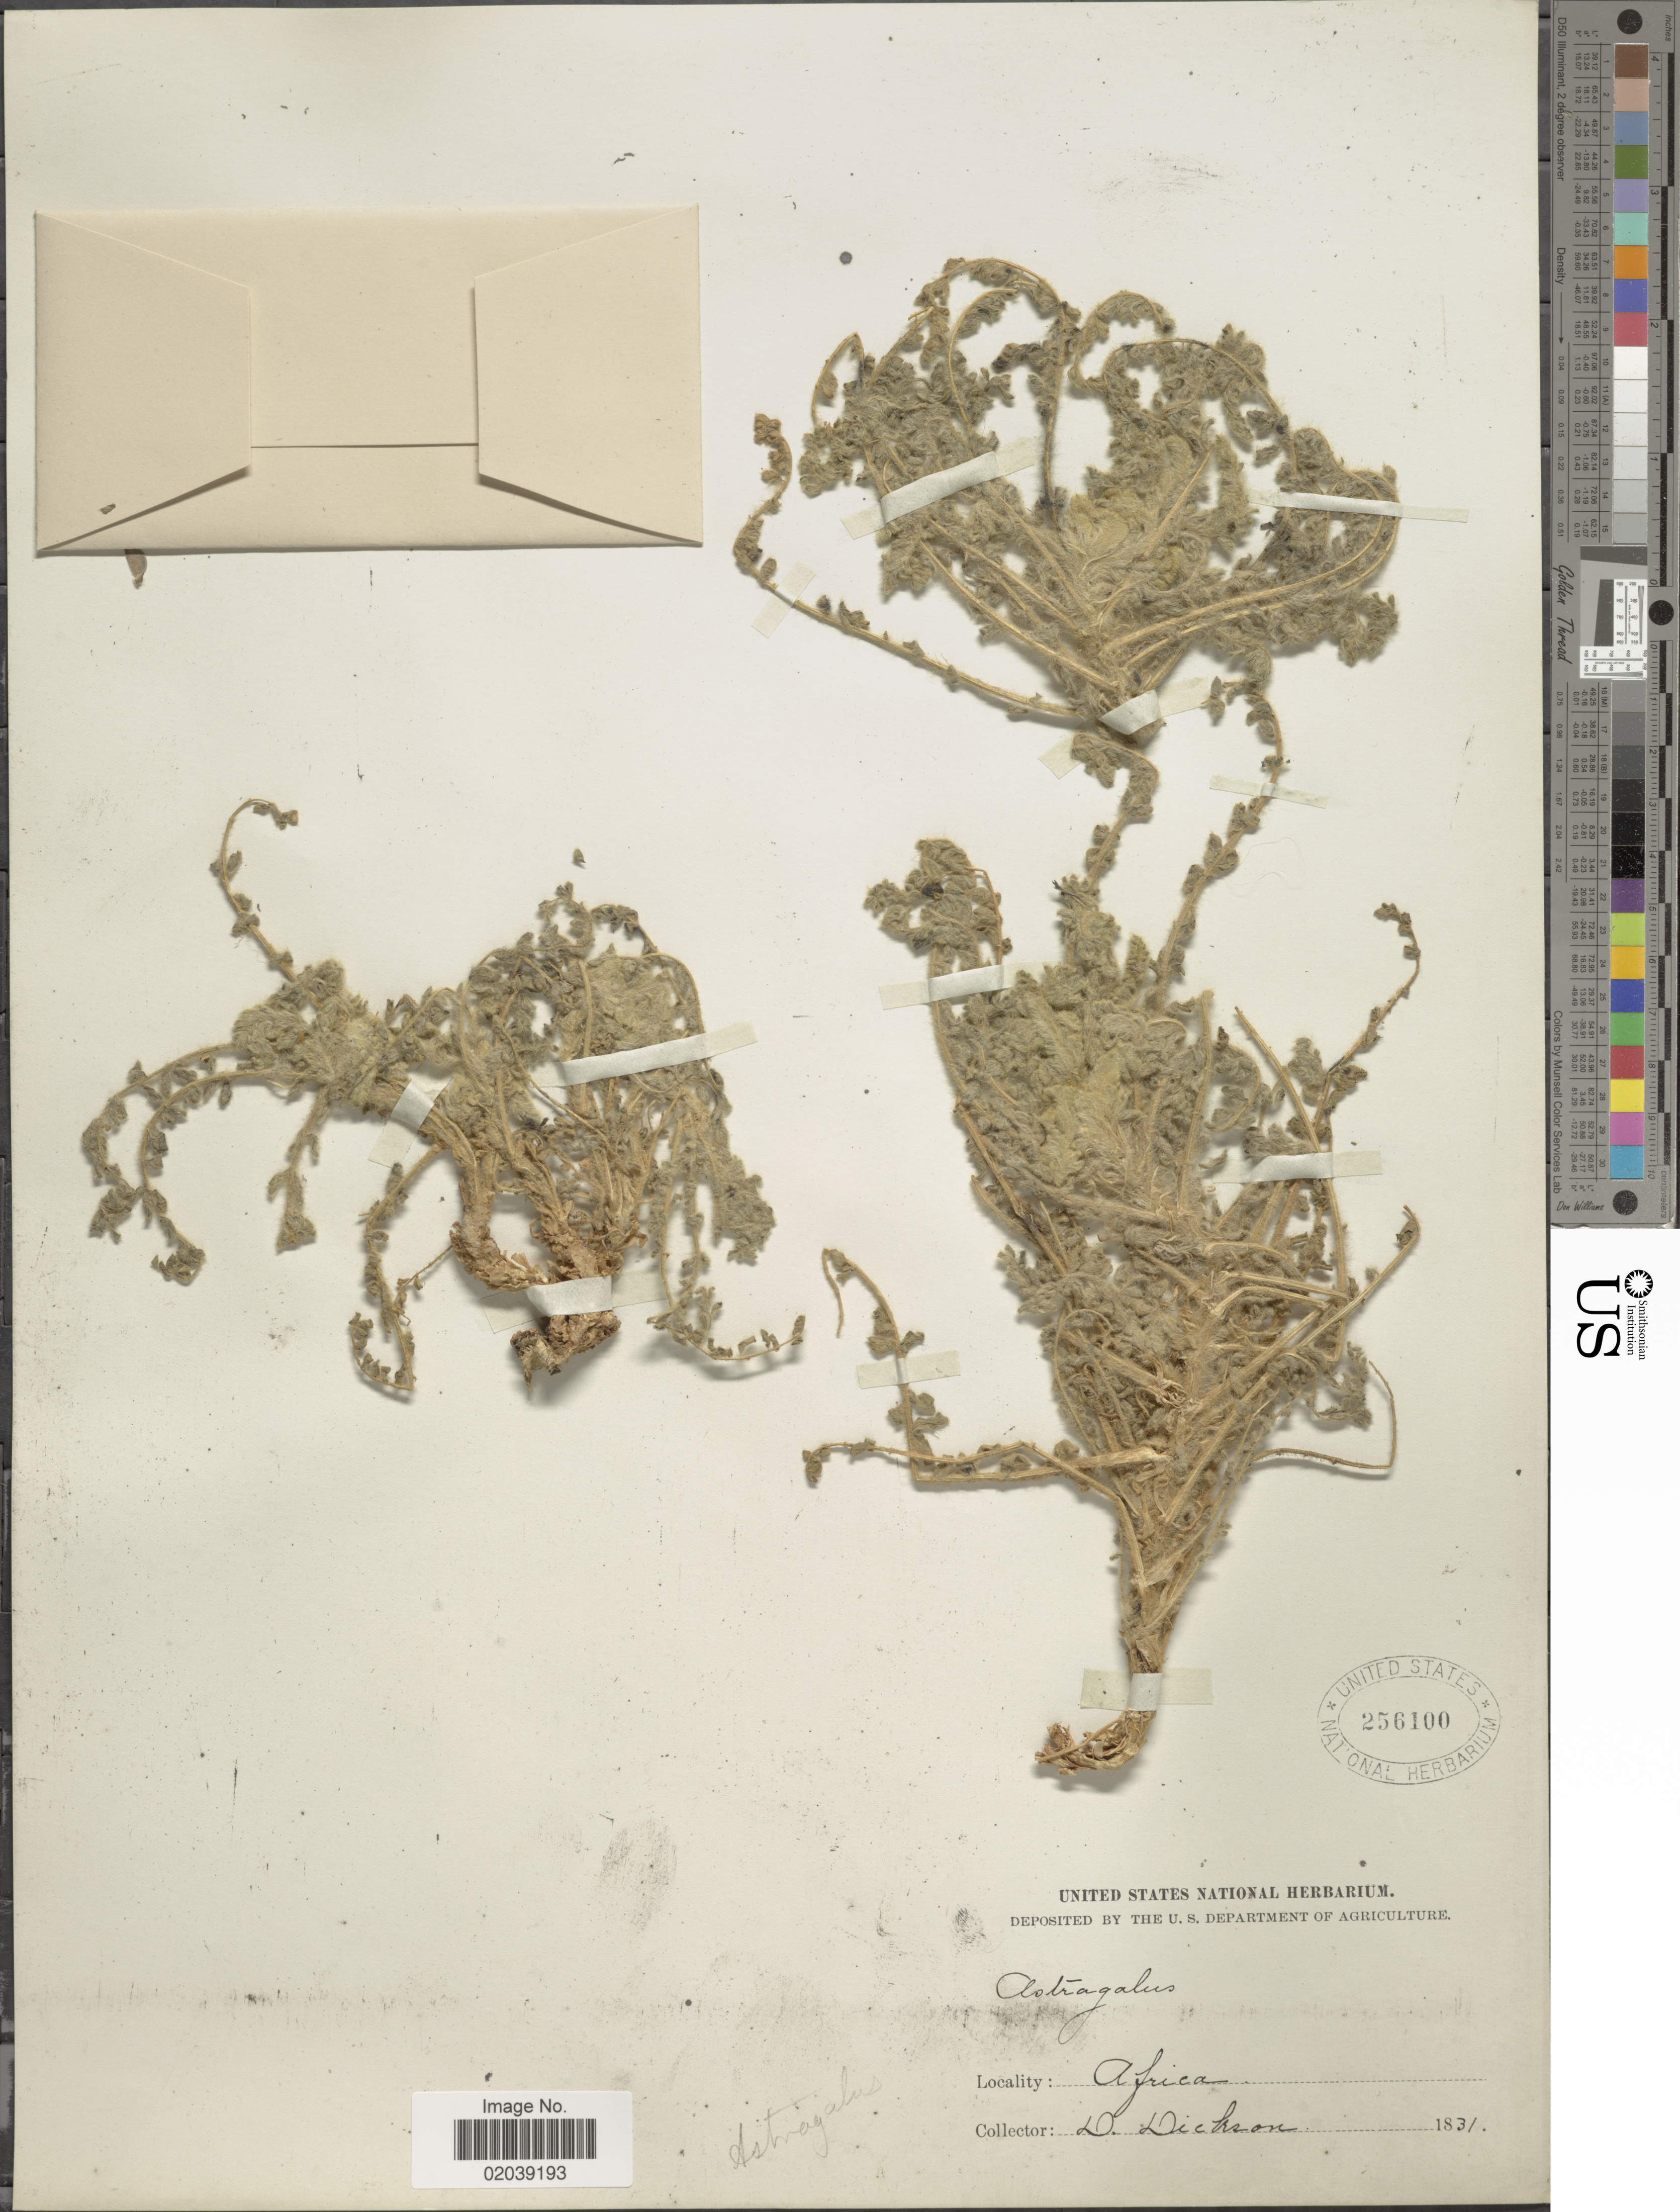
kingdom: Plantae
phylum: Tracheophyta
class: Magnoliopsida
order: Fabales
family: Fabaceae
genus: Astragalus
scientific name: Astragalus sp.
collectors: D. Dickson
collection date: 1831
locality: Africa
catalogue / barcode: US 256100